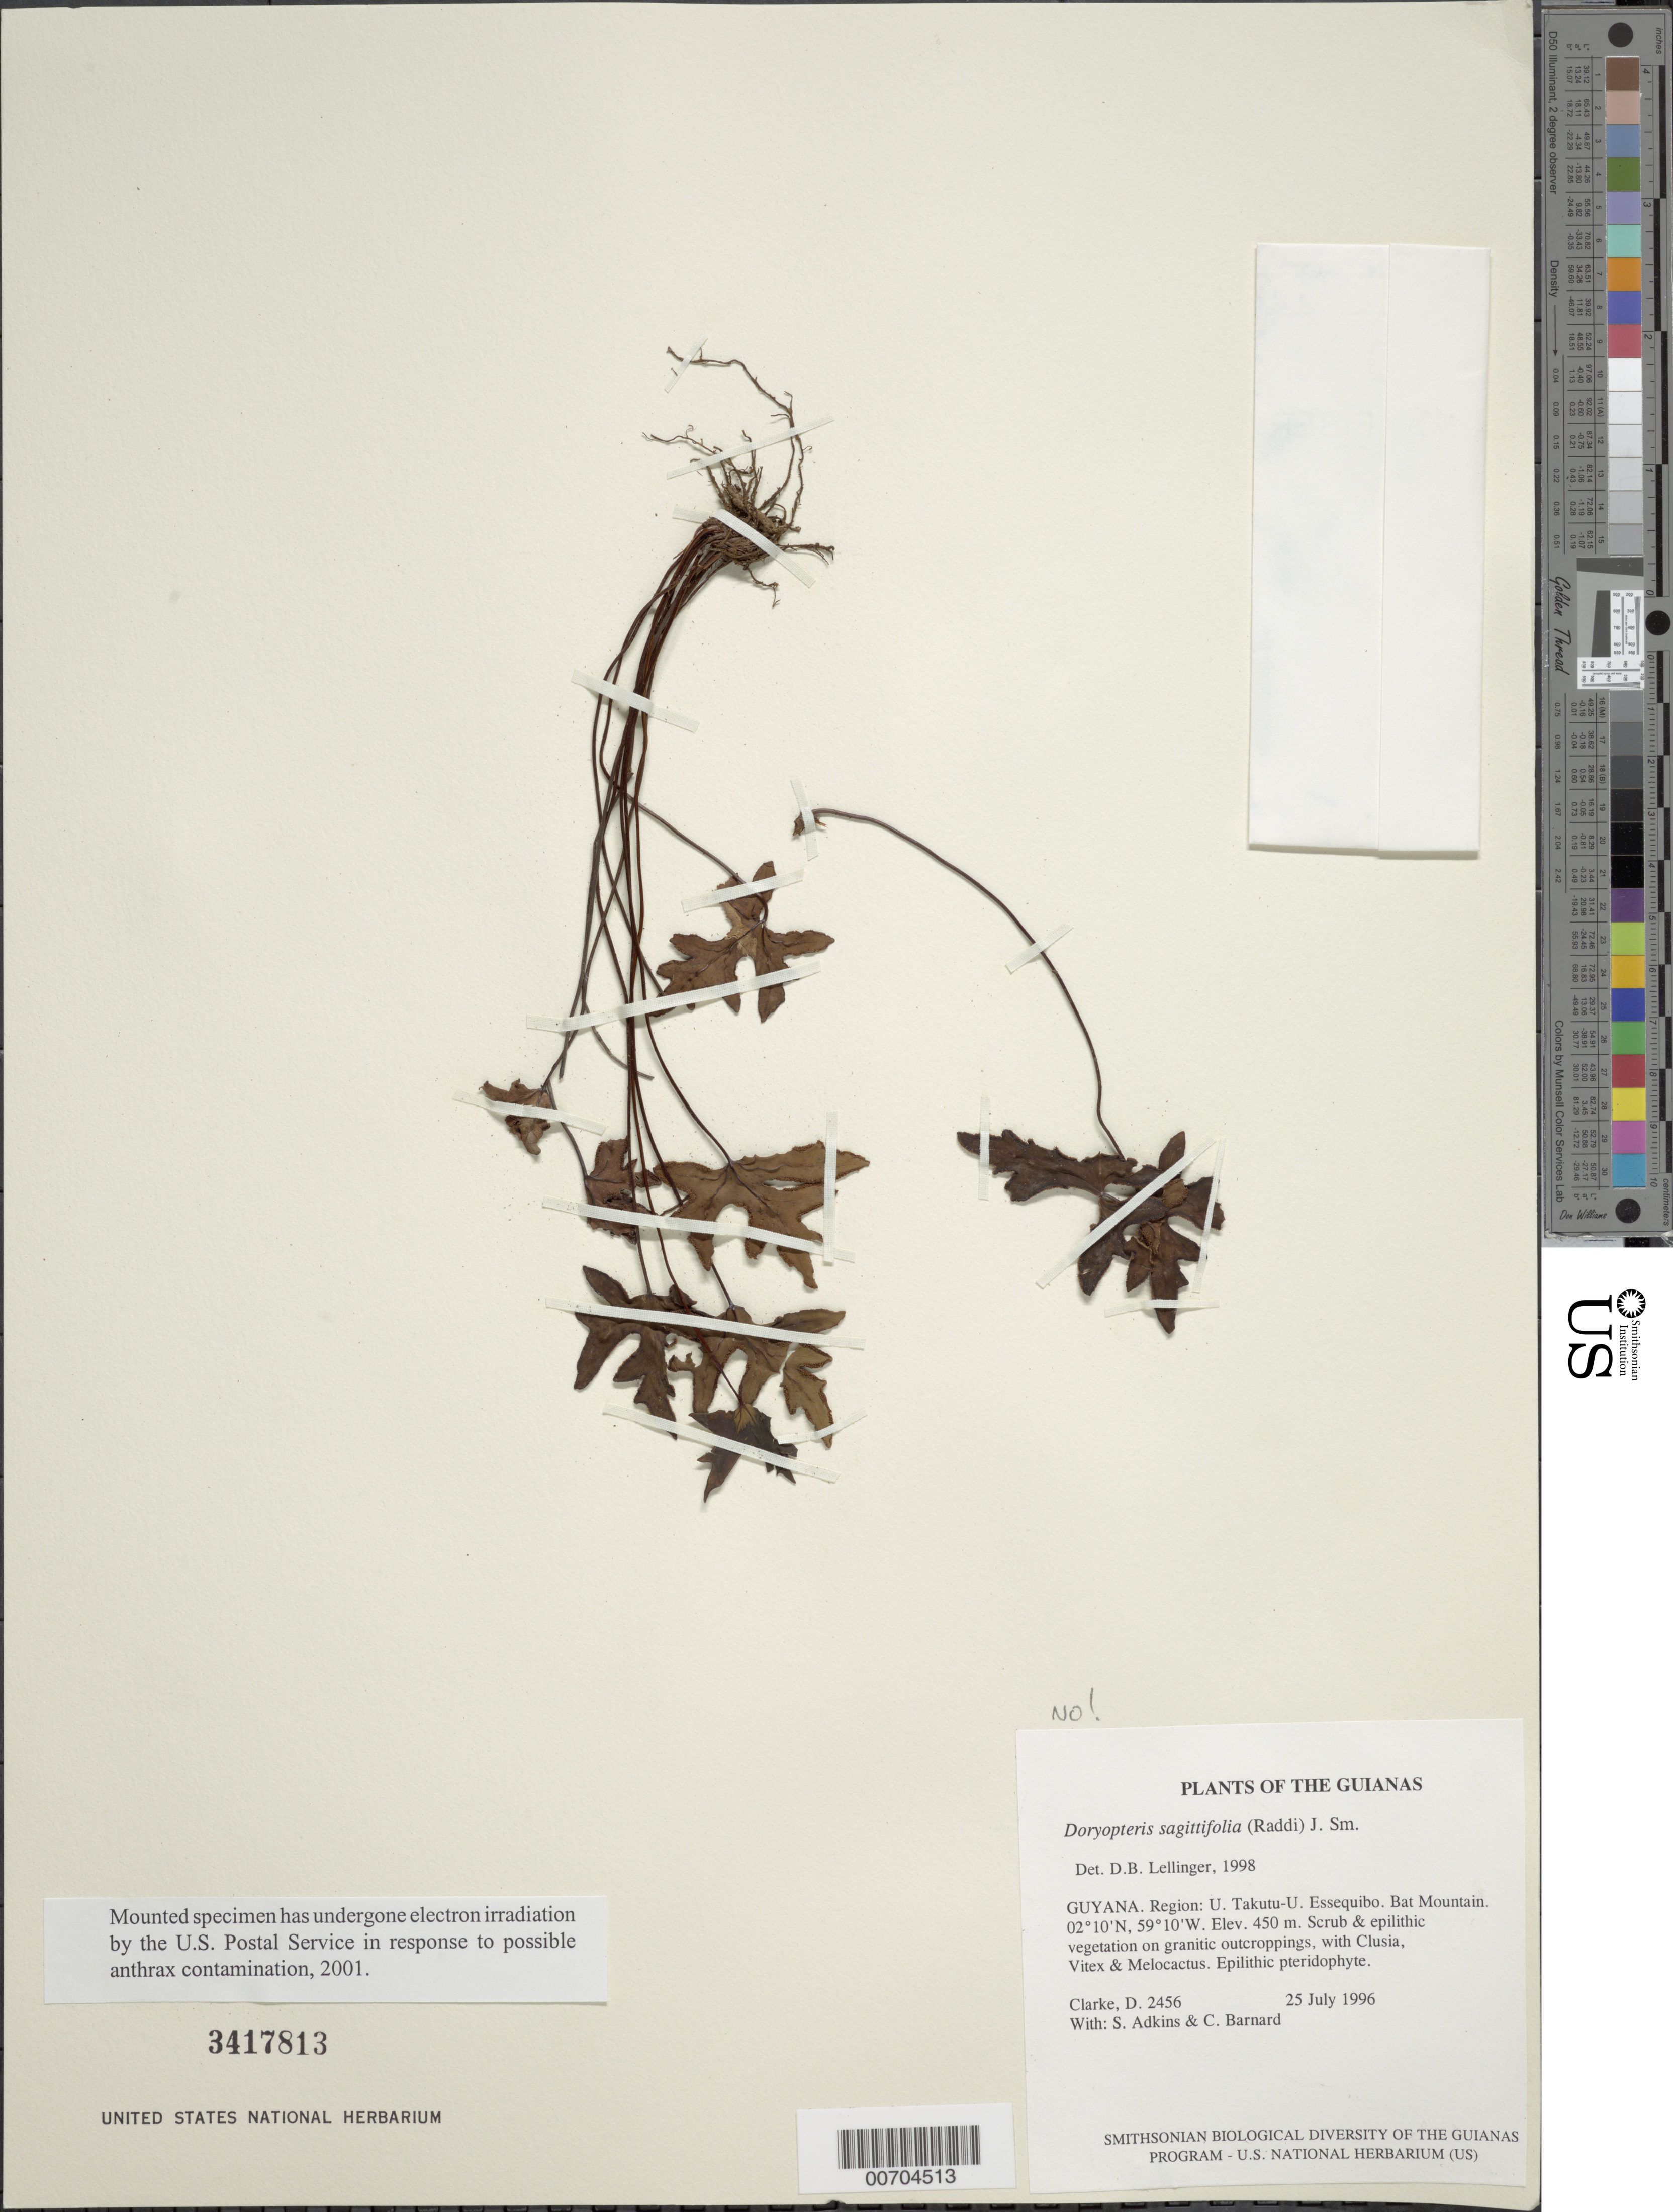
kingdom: Plantae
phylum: Tracheophyta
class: Polypodiopsida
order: Polypodiales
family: Pteridaceae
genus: Doryopteris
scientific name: Doryopteris sp.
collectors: H. D. Clarke, S. Adkins & C. Bernard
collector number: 2456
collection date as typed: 25 July 1996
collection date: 1996-07-25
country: Guyana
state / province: U. Takutu-U. Essequibo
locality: Bat Mountain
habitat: Scrub & epilithic vegetation on granitic outcroppings, with Clusia, Vitex & Melocactus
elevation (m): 450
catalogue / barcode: US 3417813